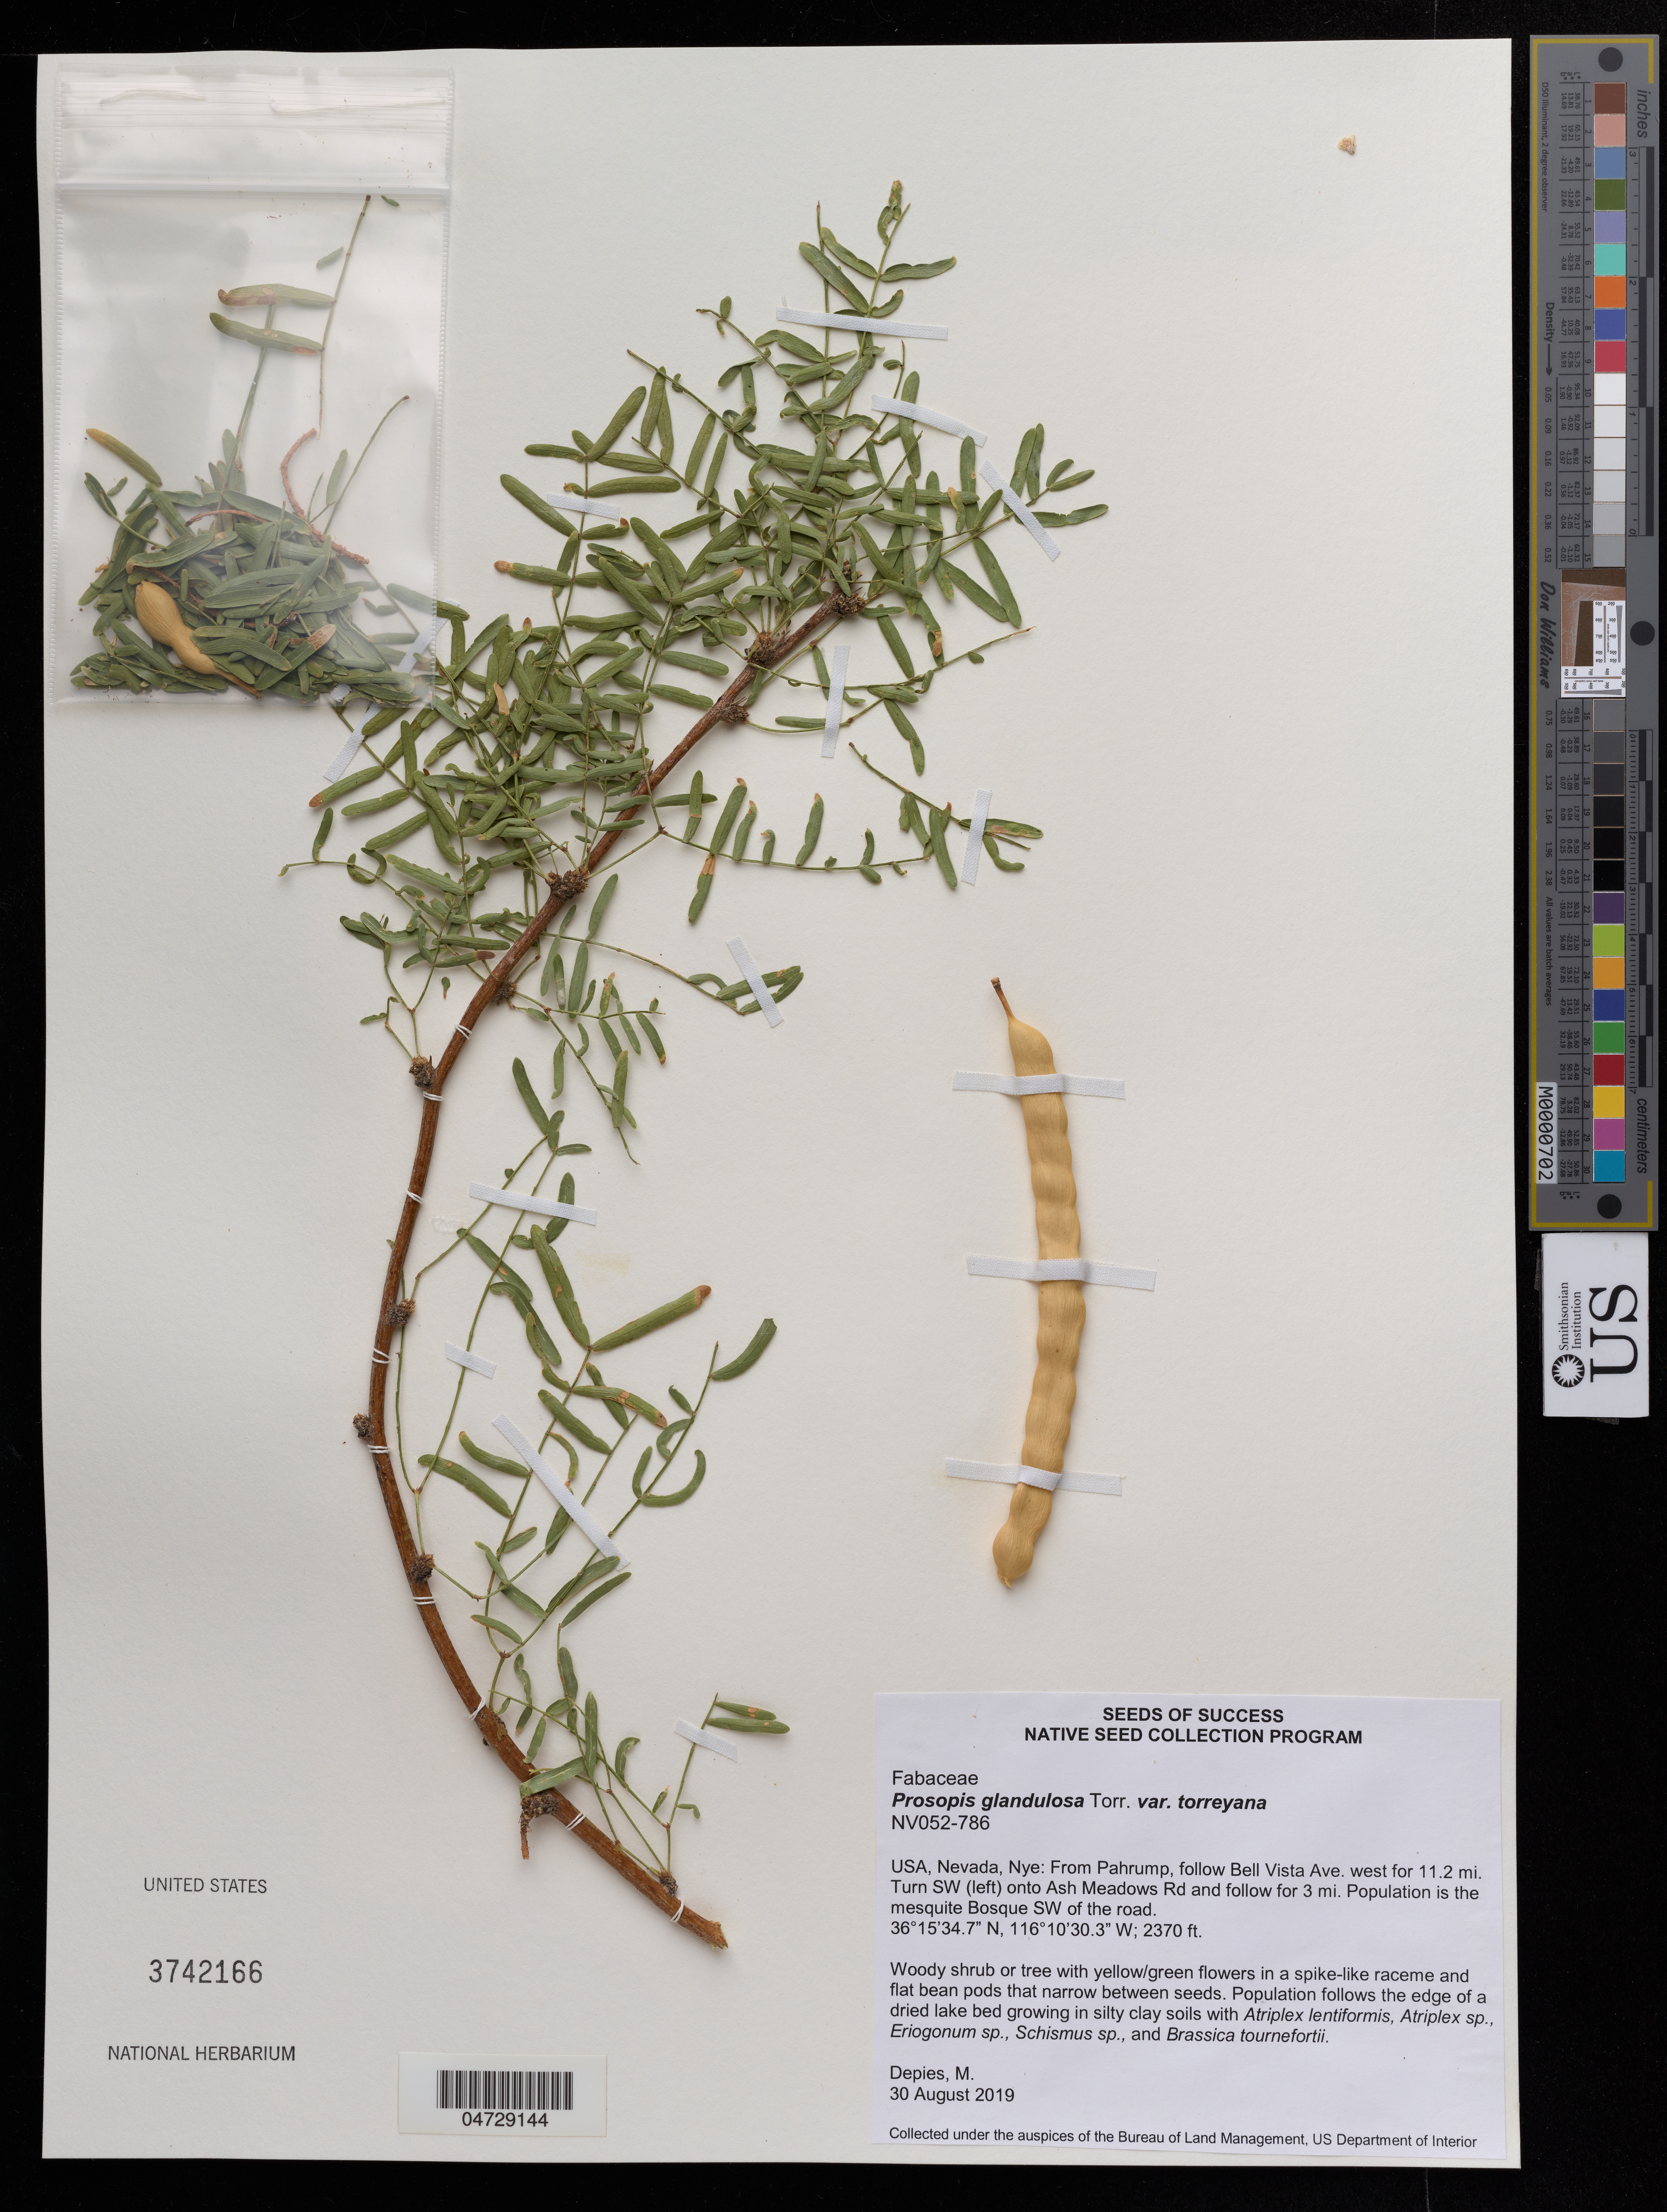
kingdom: Plantae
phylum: Tracheophyta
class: Magnoliopsida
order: Fabales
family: Fabaceae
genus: Prosopis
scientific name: Prosopis glandulosa var. torreyana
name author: (L.D. Benson) M.C. Johnst.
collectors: M. Depies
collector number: NV052-786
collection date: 2019-08-30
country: United States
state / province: Nevada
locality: Nye: From Pahrump, follow Bell Vista Ave. west for 11.2 mi. Turn SW (left) onto Ash Meadows Rd and follow for 3 mi. Population is the mesquite Bosque SW of the road.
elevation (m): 722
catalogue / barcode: US 3742166